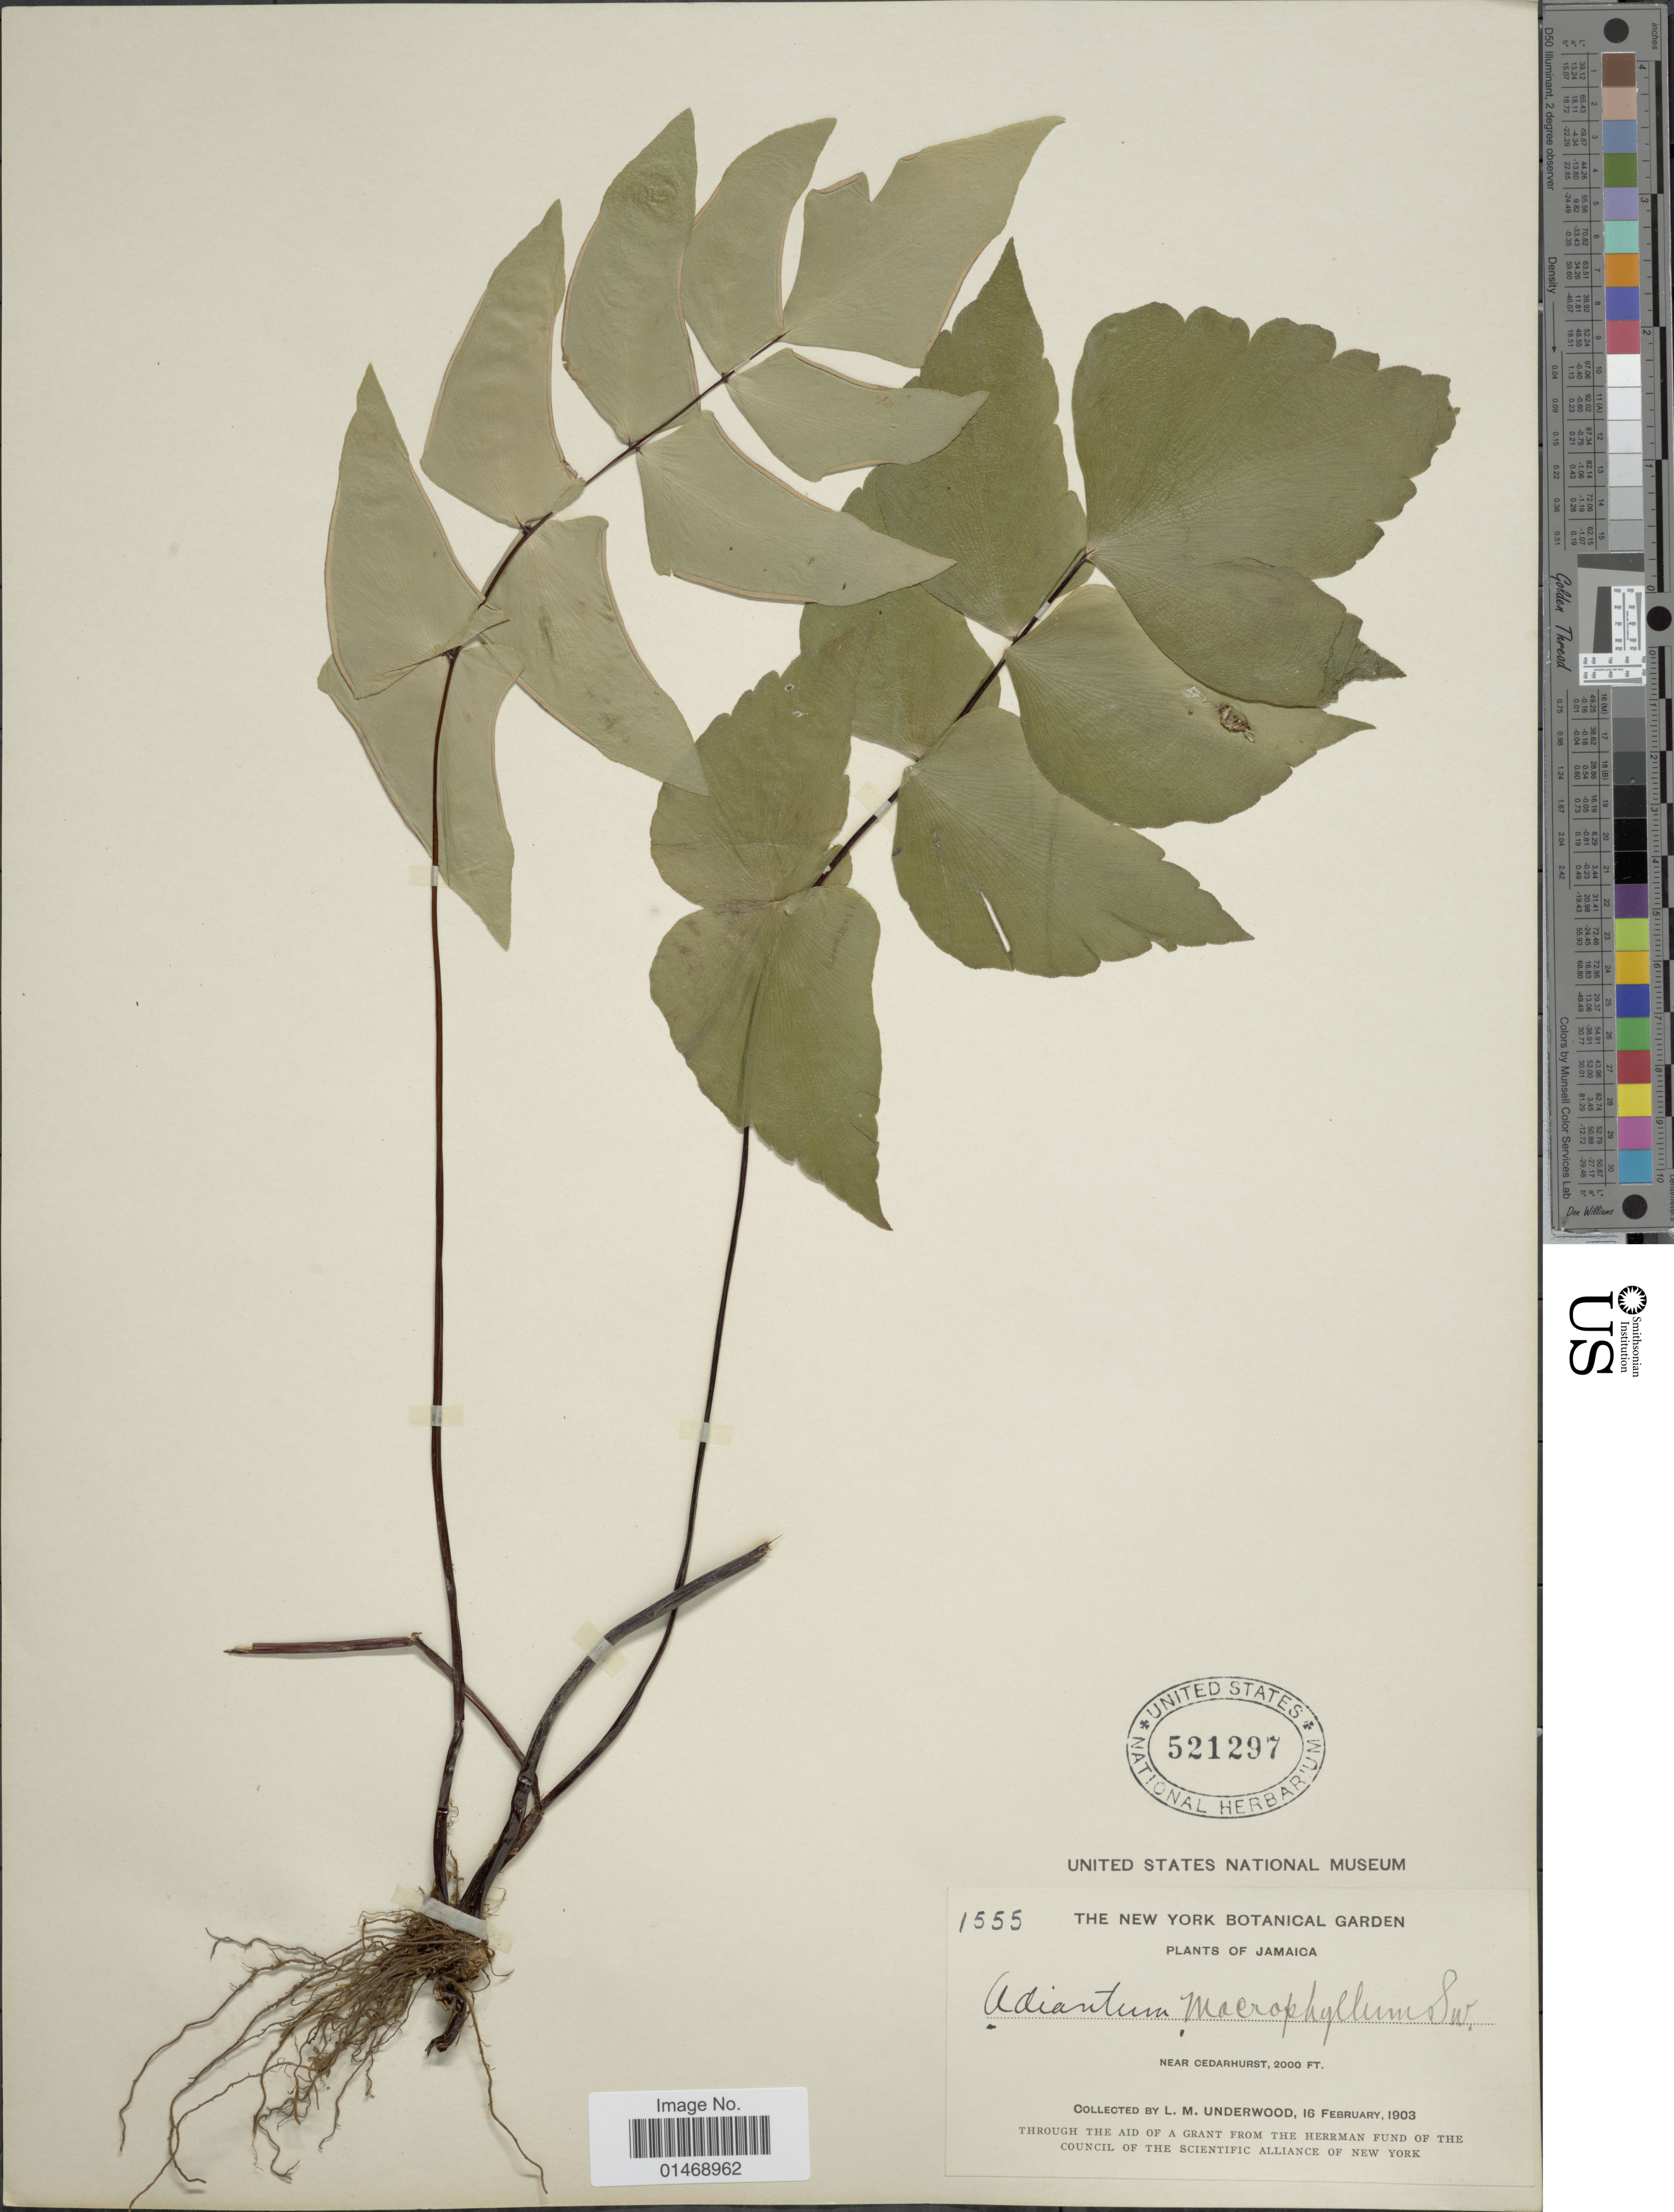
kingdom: Plantae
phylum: Tracheophyta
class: Polypodiopsida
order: Polypodiales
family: Pteridaceae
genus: Adiantum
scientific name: Adiantum macrophyllum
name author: Sw.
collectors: L. M. Underwood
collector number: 1555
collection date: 1903-02-16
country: Jamaica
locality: Near Cedarhurst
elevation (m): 610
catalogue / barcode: US 521297